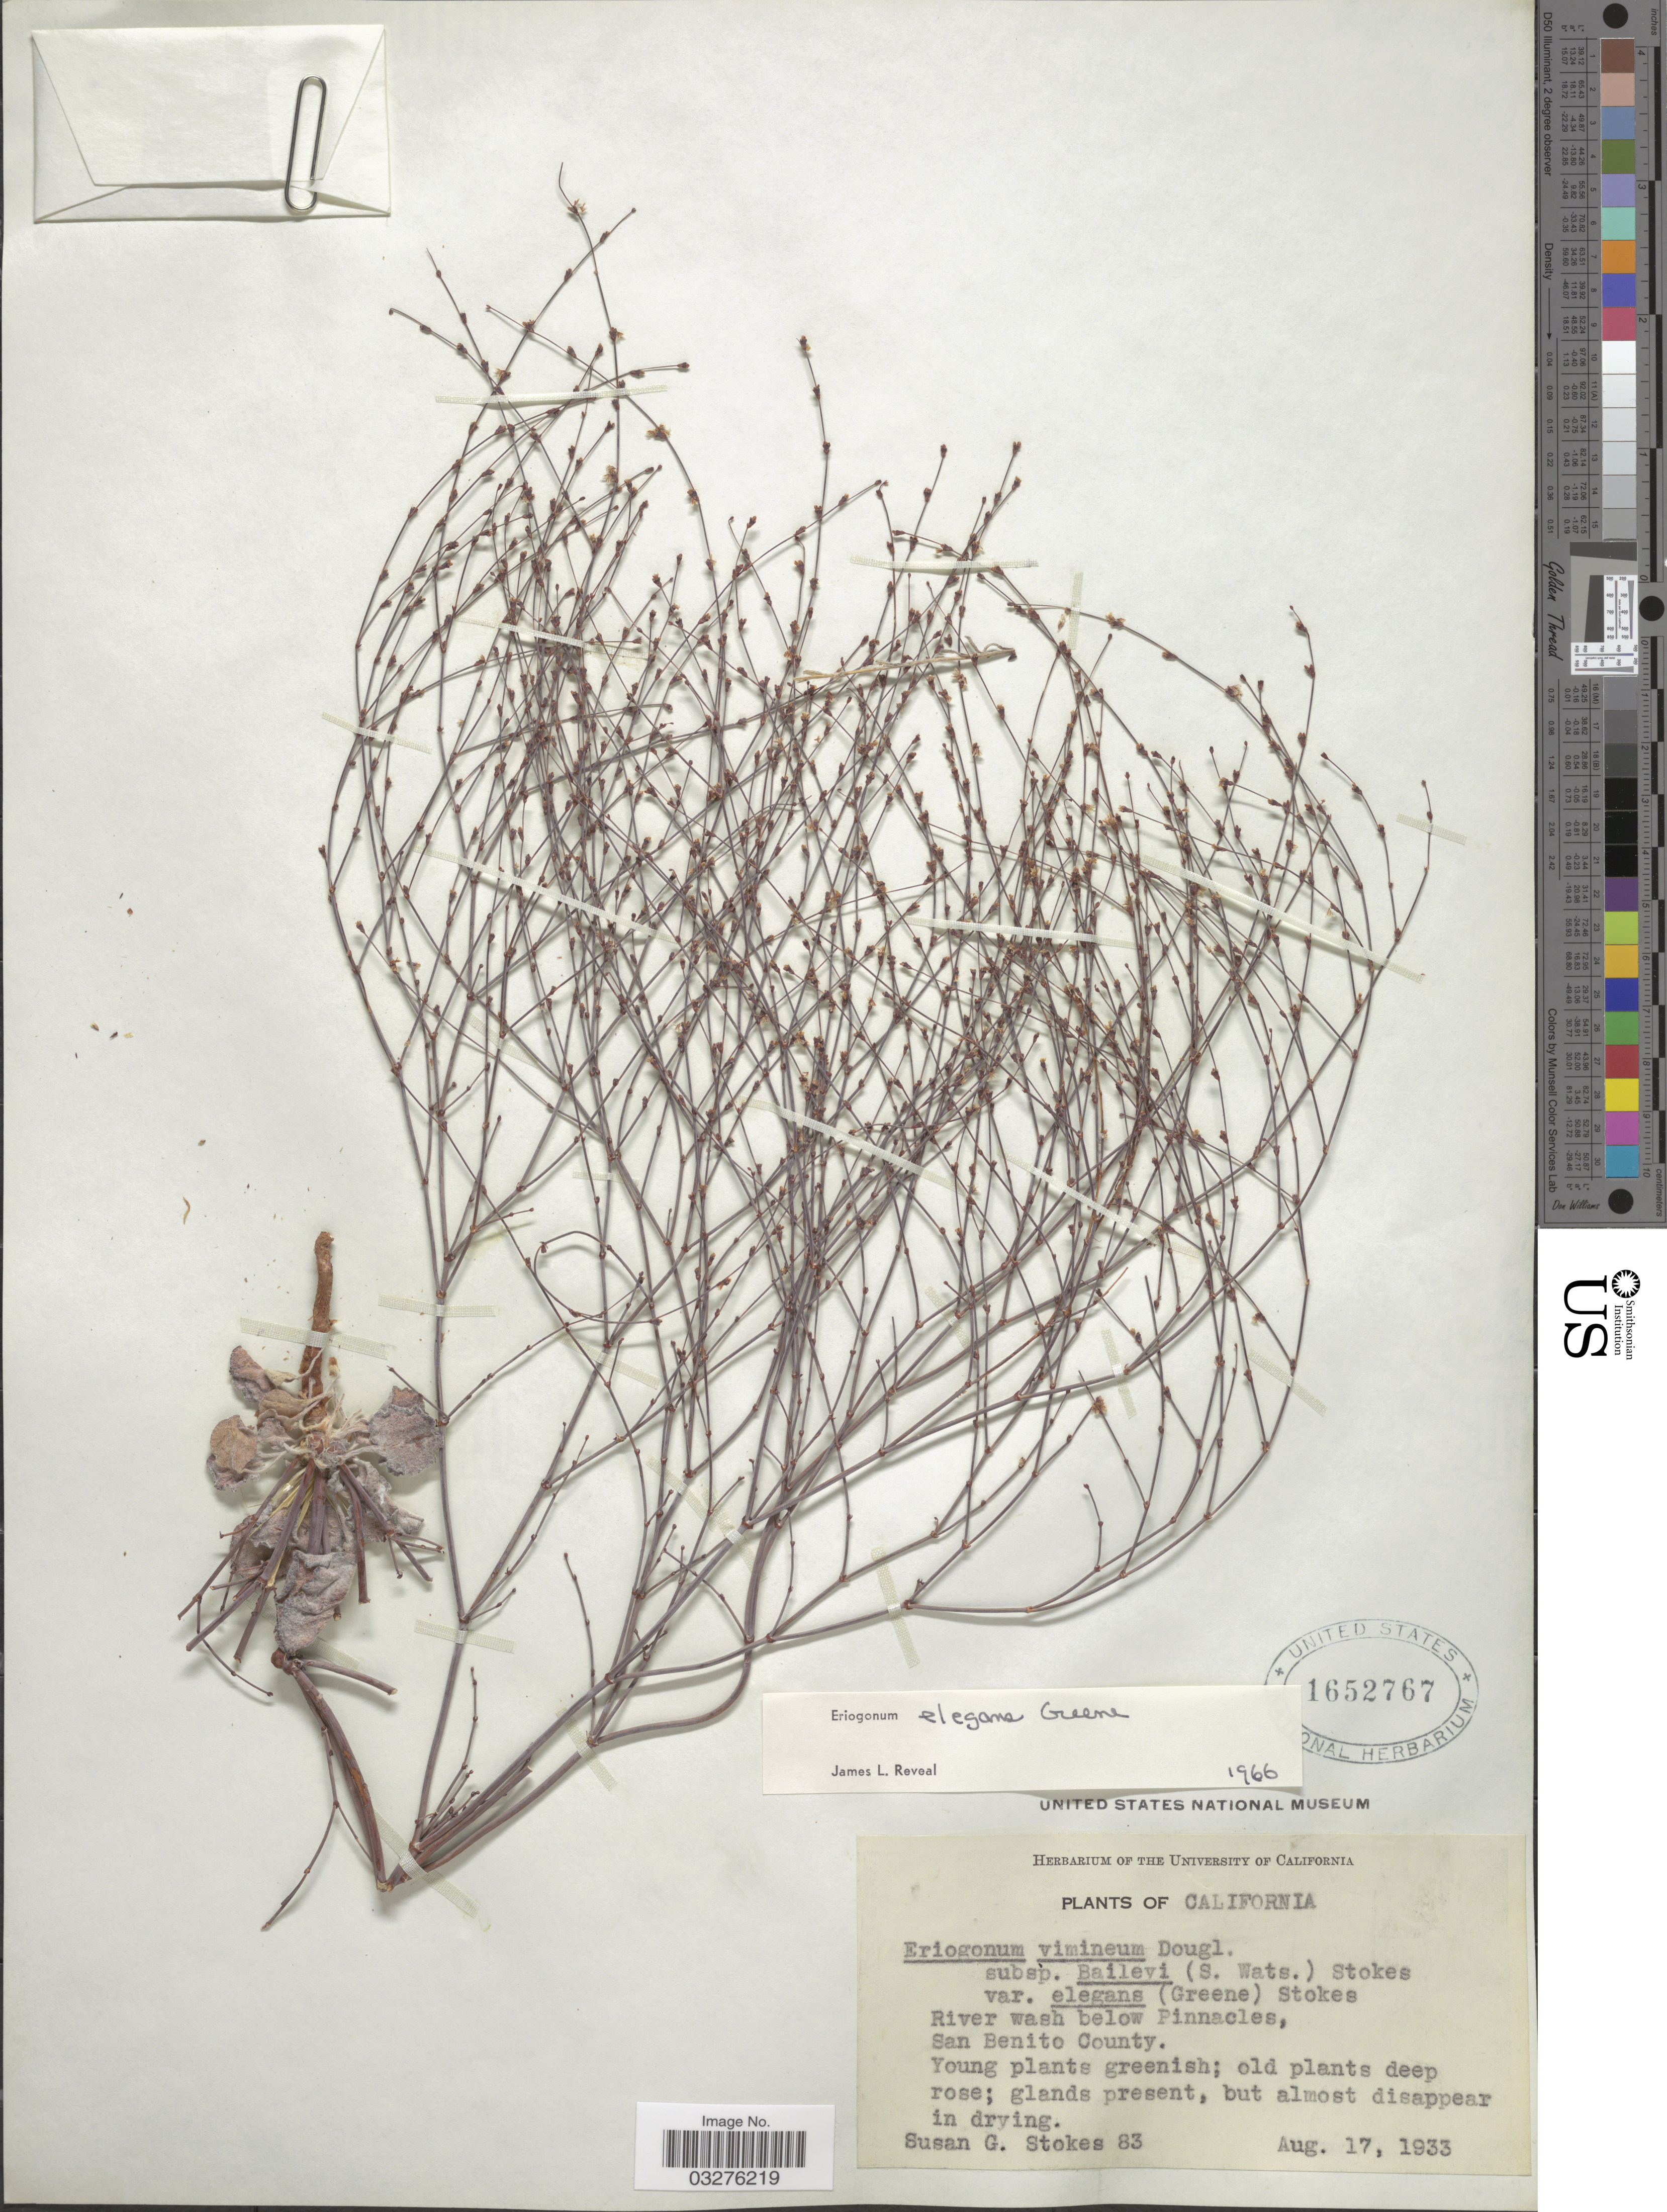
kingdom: Plantae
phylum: Tracheophyta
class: Magnoliopsida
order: Caryophyllales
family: Polygonaceae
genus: Eriogonum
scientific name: Eriogonum elegans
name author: Greene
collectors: S. G. Stokes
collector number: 83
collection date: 1933-08-17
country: United States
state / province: California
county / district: San Benito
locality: River wash below Pinnacles, San Benito County.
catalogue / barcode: US 1652767